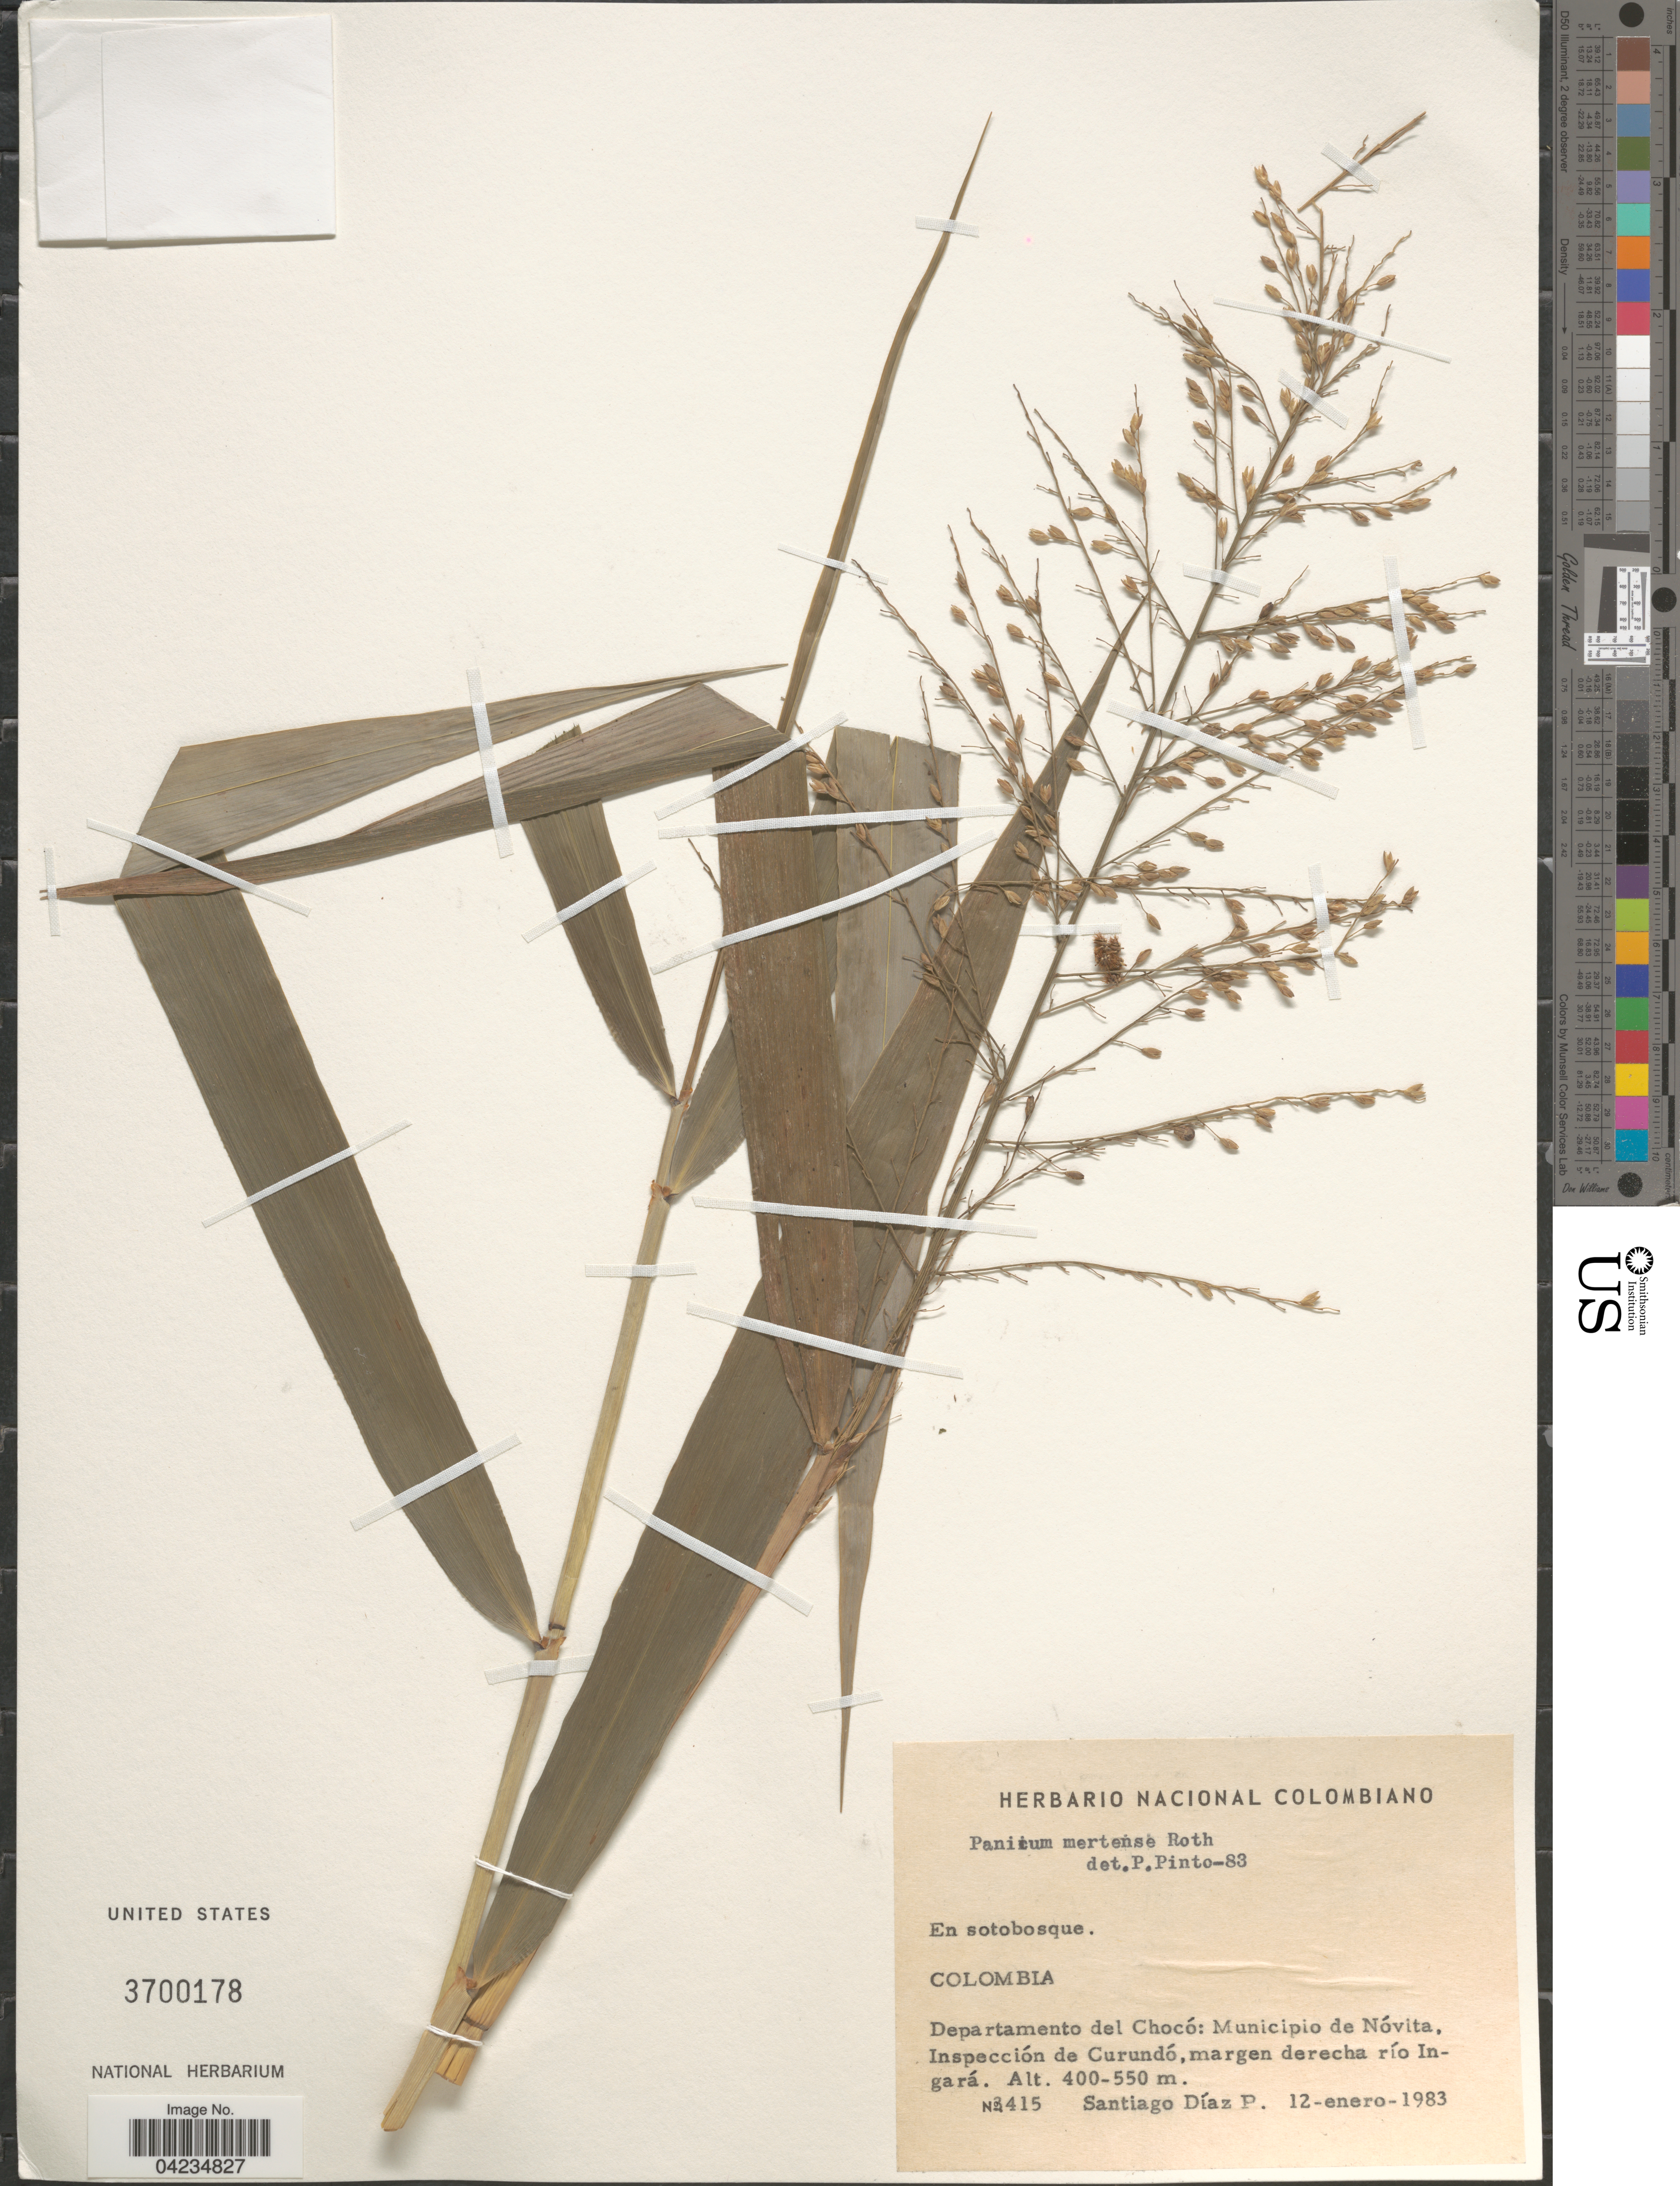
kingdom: Plantae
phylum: Tracheophyta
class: Liliopsida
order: Poales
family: Poaceae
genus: Stephostachys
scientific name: Stephostachys mertensii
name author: (Roth) Zuloaga & Marrone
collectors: S. Diaz P.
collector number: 3415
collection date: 1983-01-12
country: Colombia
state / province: Chocó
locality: Departamento del Chocó: Municipio de Nóvita, Inspección de Curundó, margem derecha río Ingará.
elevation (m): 400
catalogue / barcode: US 3700178